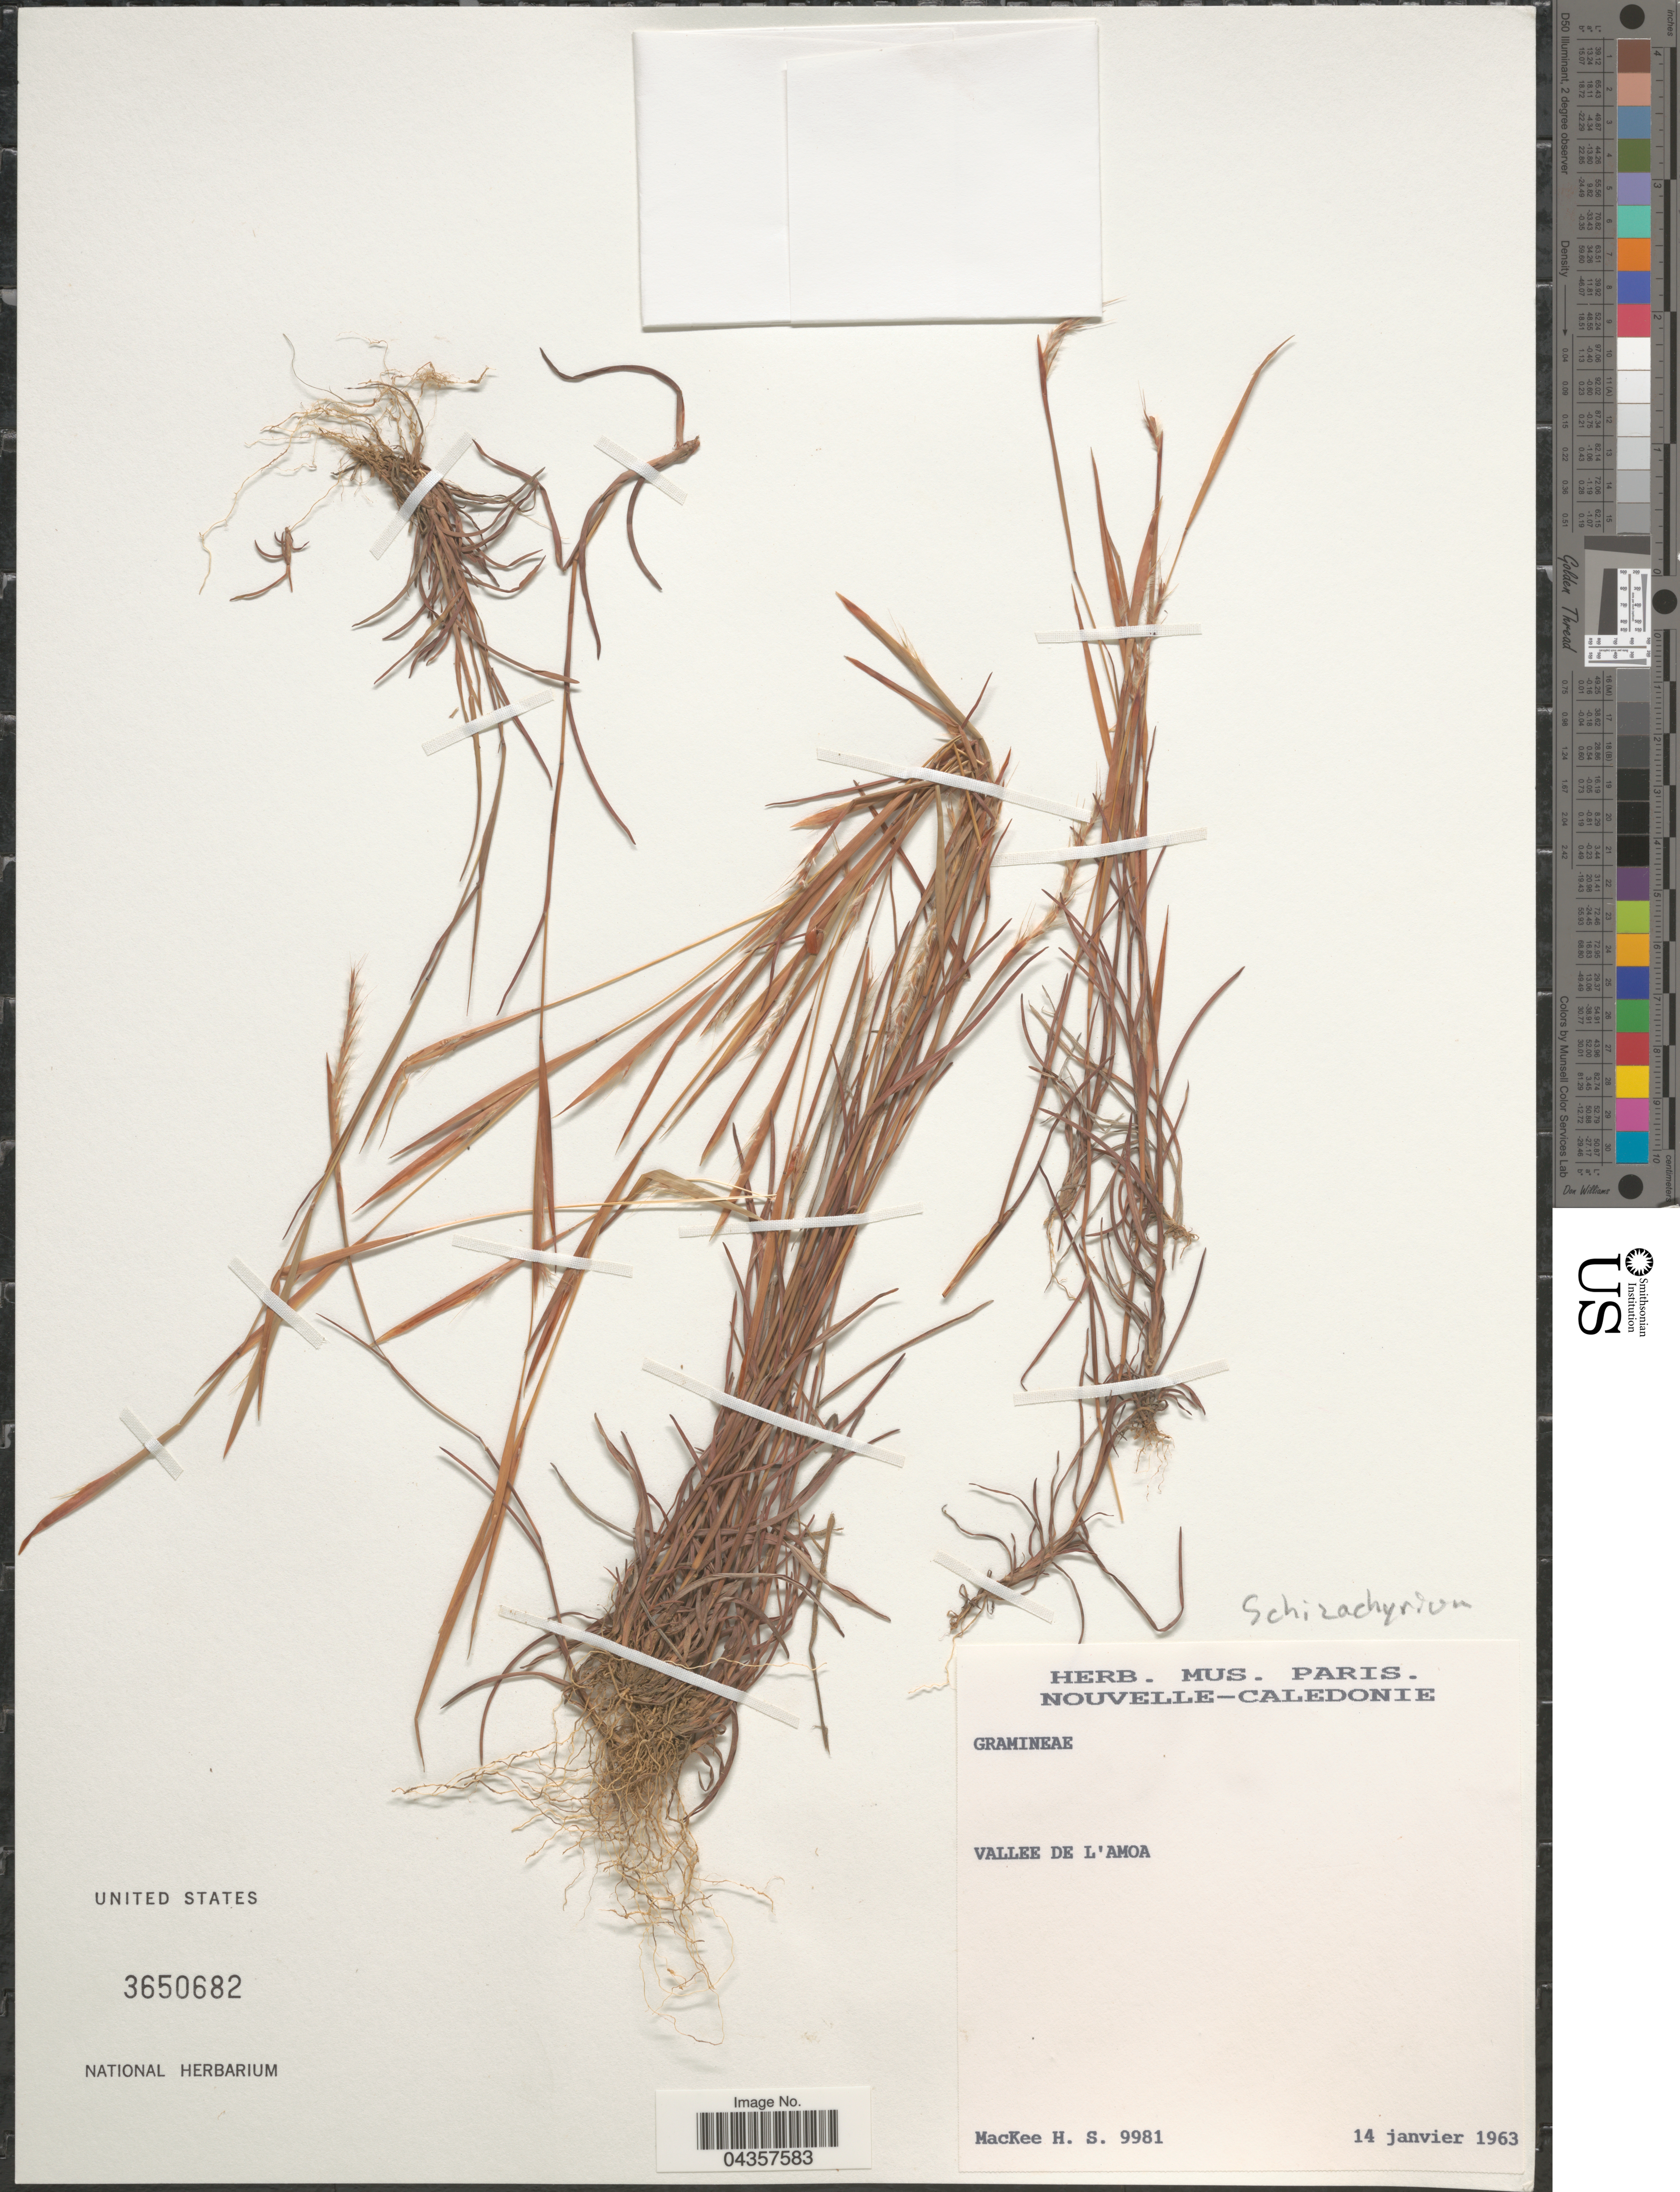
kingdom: Plantae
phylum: Tracheophyta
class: Liliopsida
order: Poales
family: Poaceae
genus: Schizachyrium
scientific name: Schizachyrium sp.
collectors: H. Mackee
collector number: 9981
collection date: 1963-01-14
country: New Caledonia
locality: Nouvelle-Caledonie. Vallee de l'Amoa.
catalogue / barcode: US 3650682